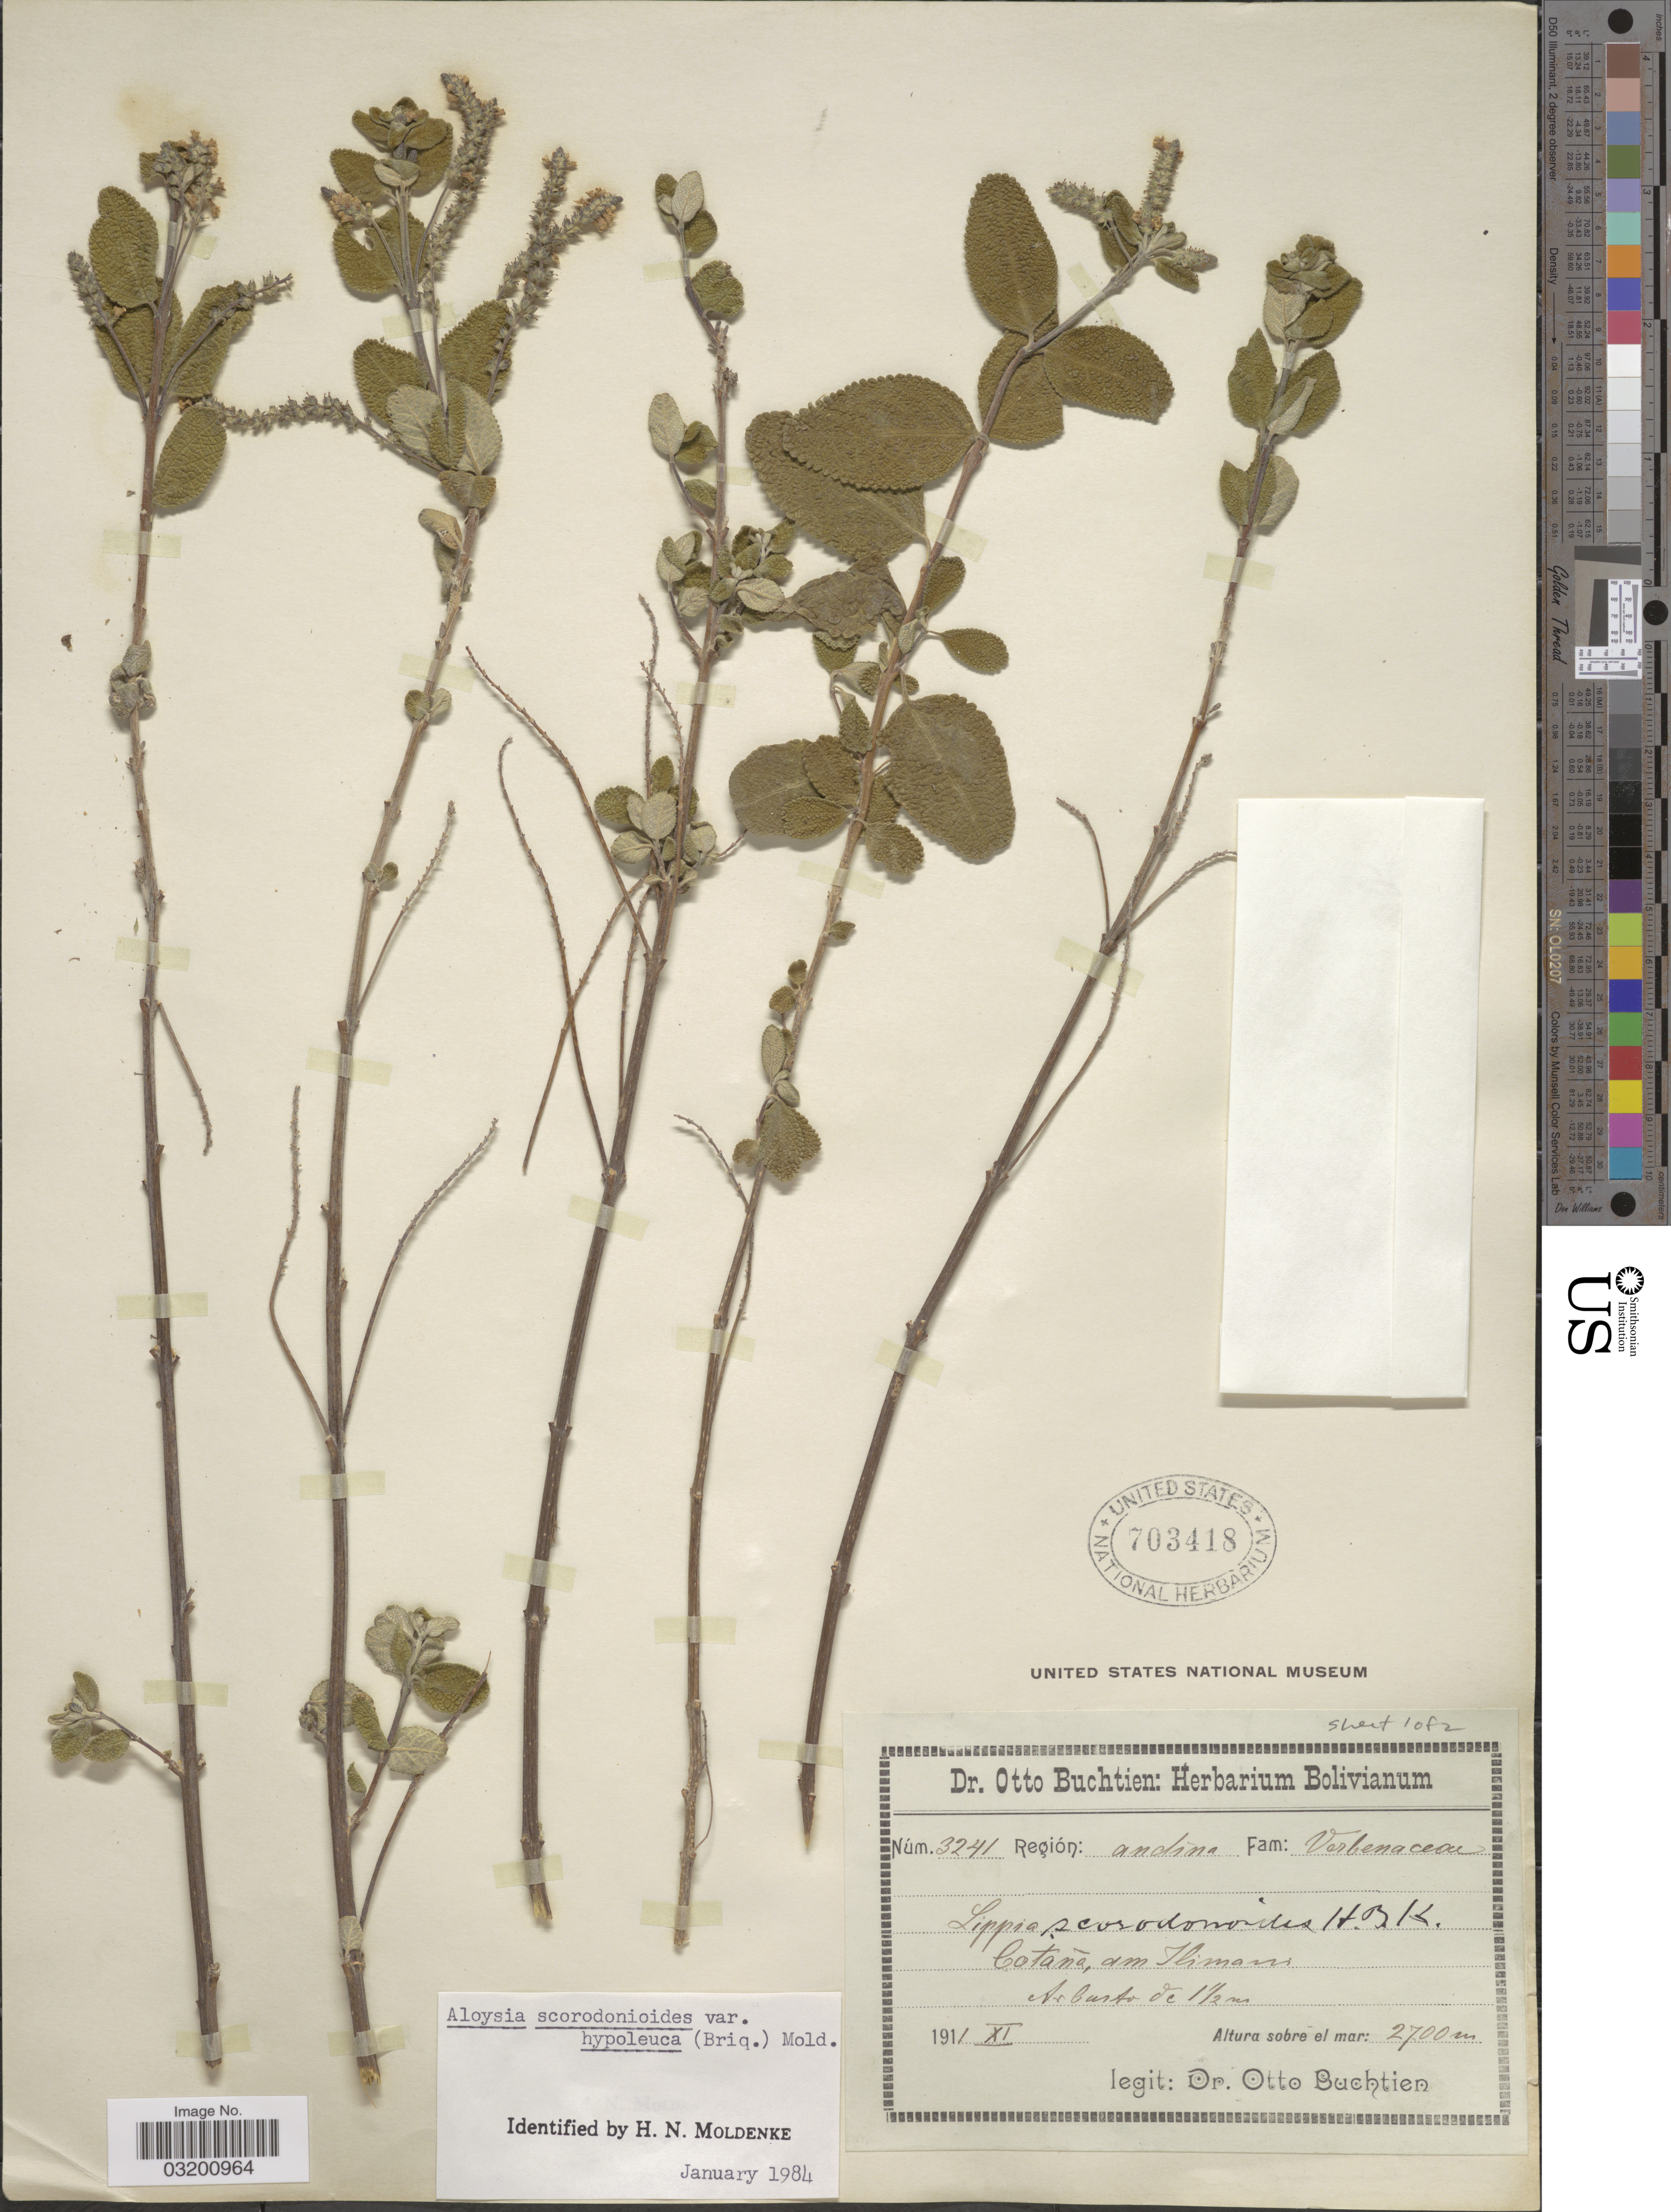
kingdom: Plantae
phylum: Tracheophyta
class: Magnoliopsida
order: Lamiales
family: Verbenaceae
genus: Aloysia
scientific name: Aloysia scorodonioides var. hypoleuca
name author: (Briq.) Moldenke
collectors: O. Buchtien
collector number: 3241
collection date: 1911-11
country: Bolivia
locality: Región: andina, Cotaña, am Klimani.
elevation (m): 2700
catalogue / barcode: US 703418